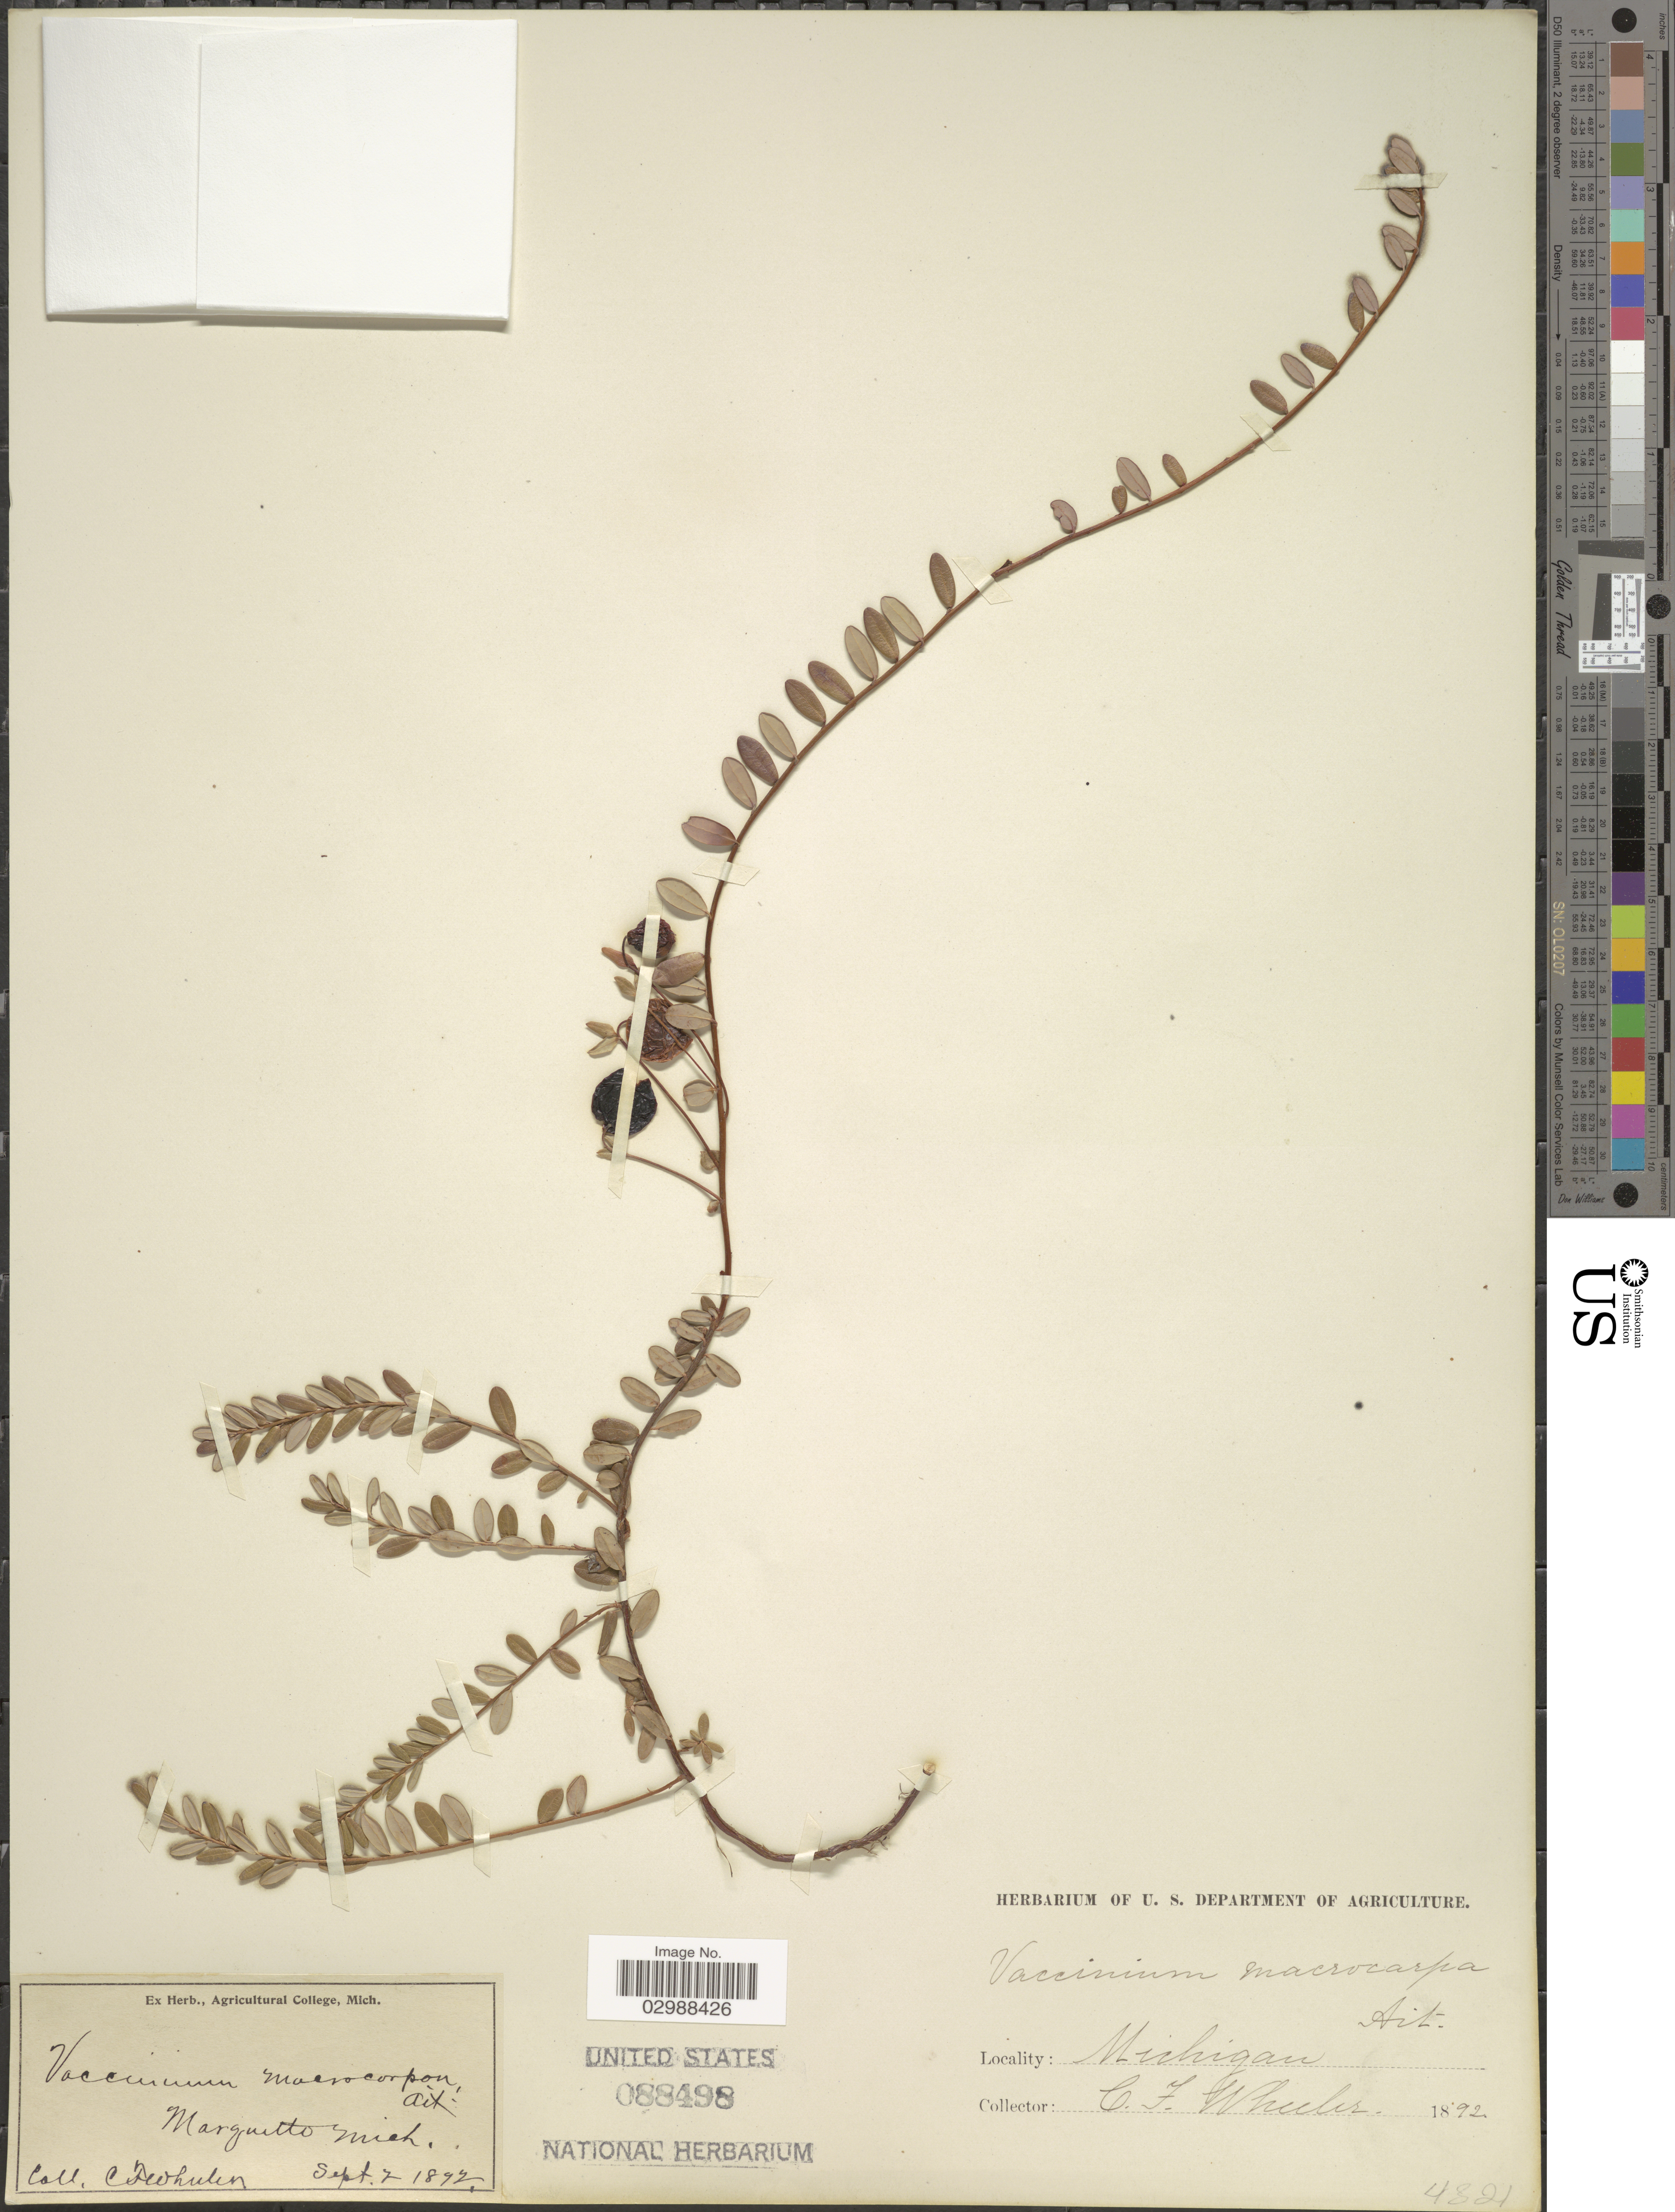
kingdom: Plantae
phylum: Tracheophyta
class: Magnoliopsida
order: Ericales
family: Ericaceae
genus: Vaccinium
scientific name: Vaccinium macrocarpon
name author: Aiton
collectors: C. Wheeler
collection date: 1892-09-07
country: United States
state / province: Michigan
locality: Marquetto, Mich.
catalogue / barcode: US 88498